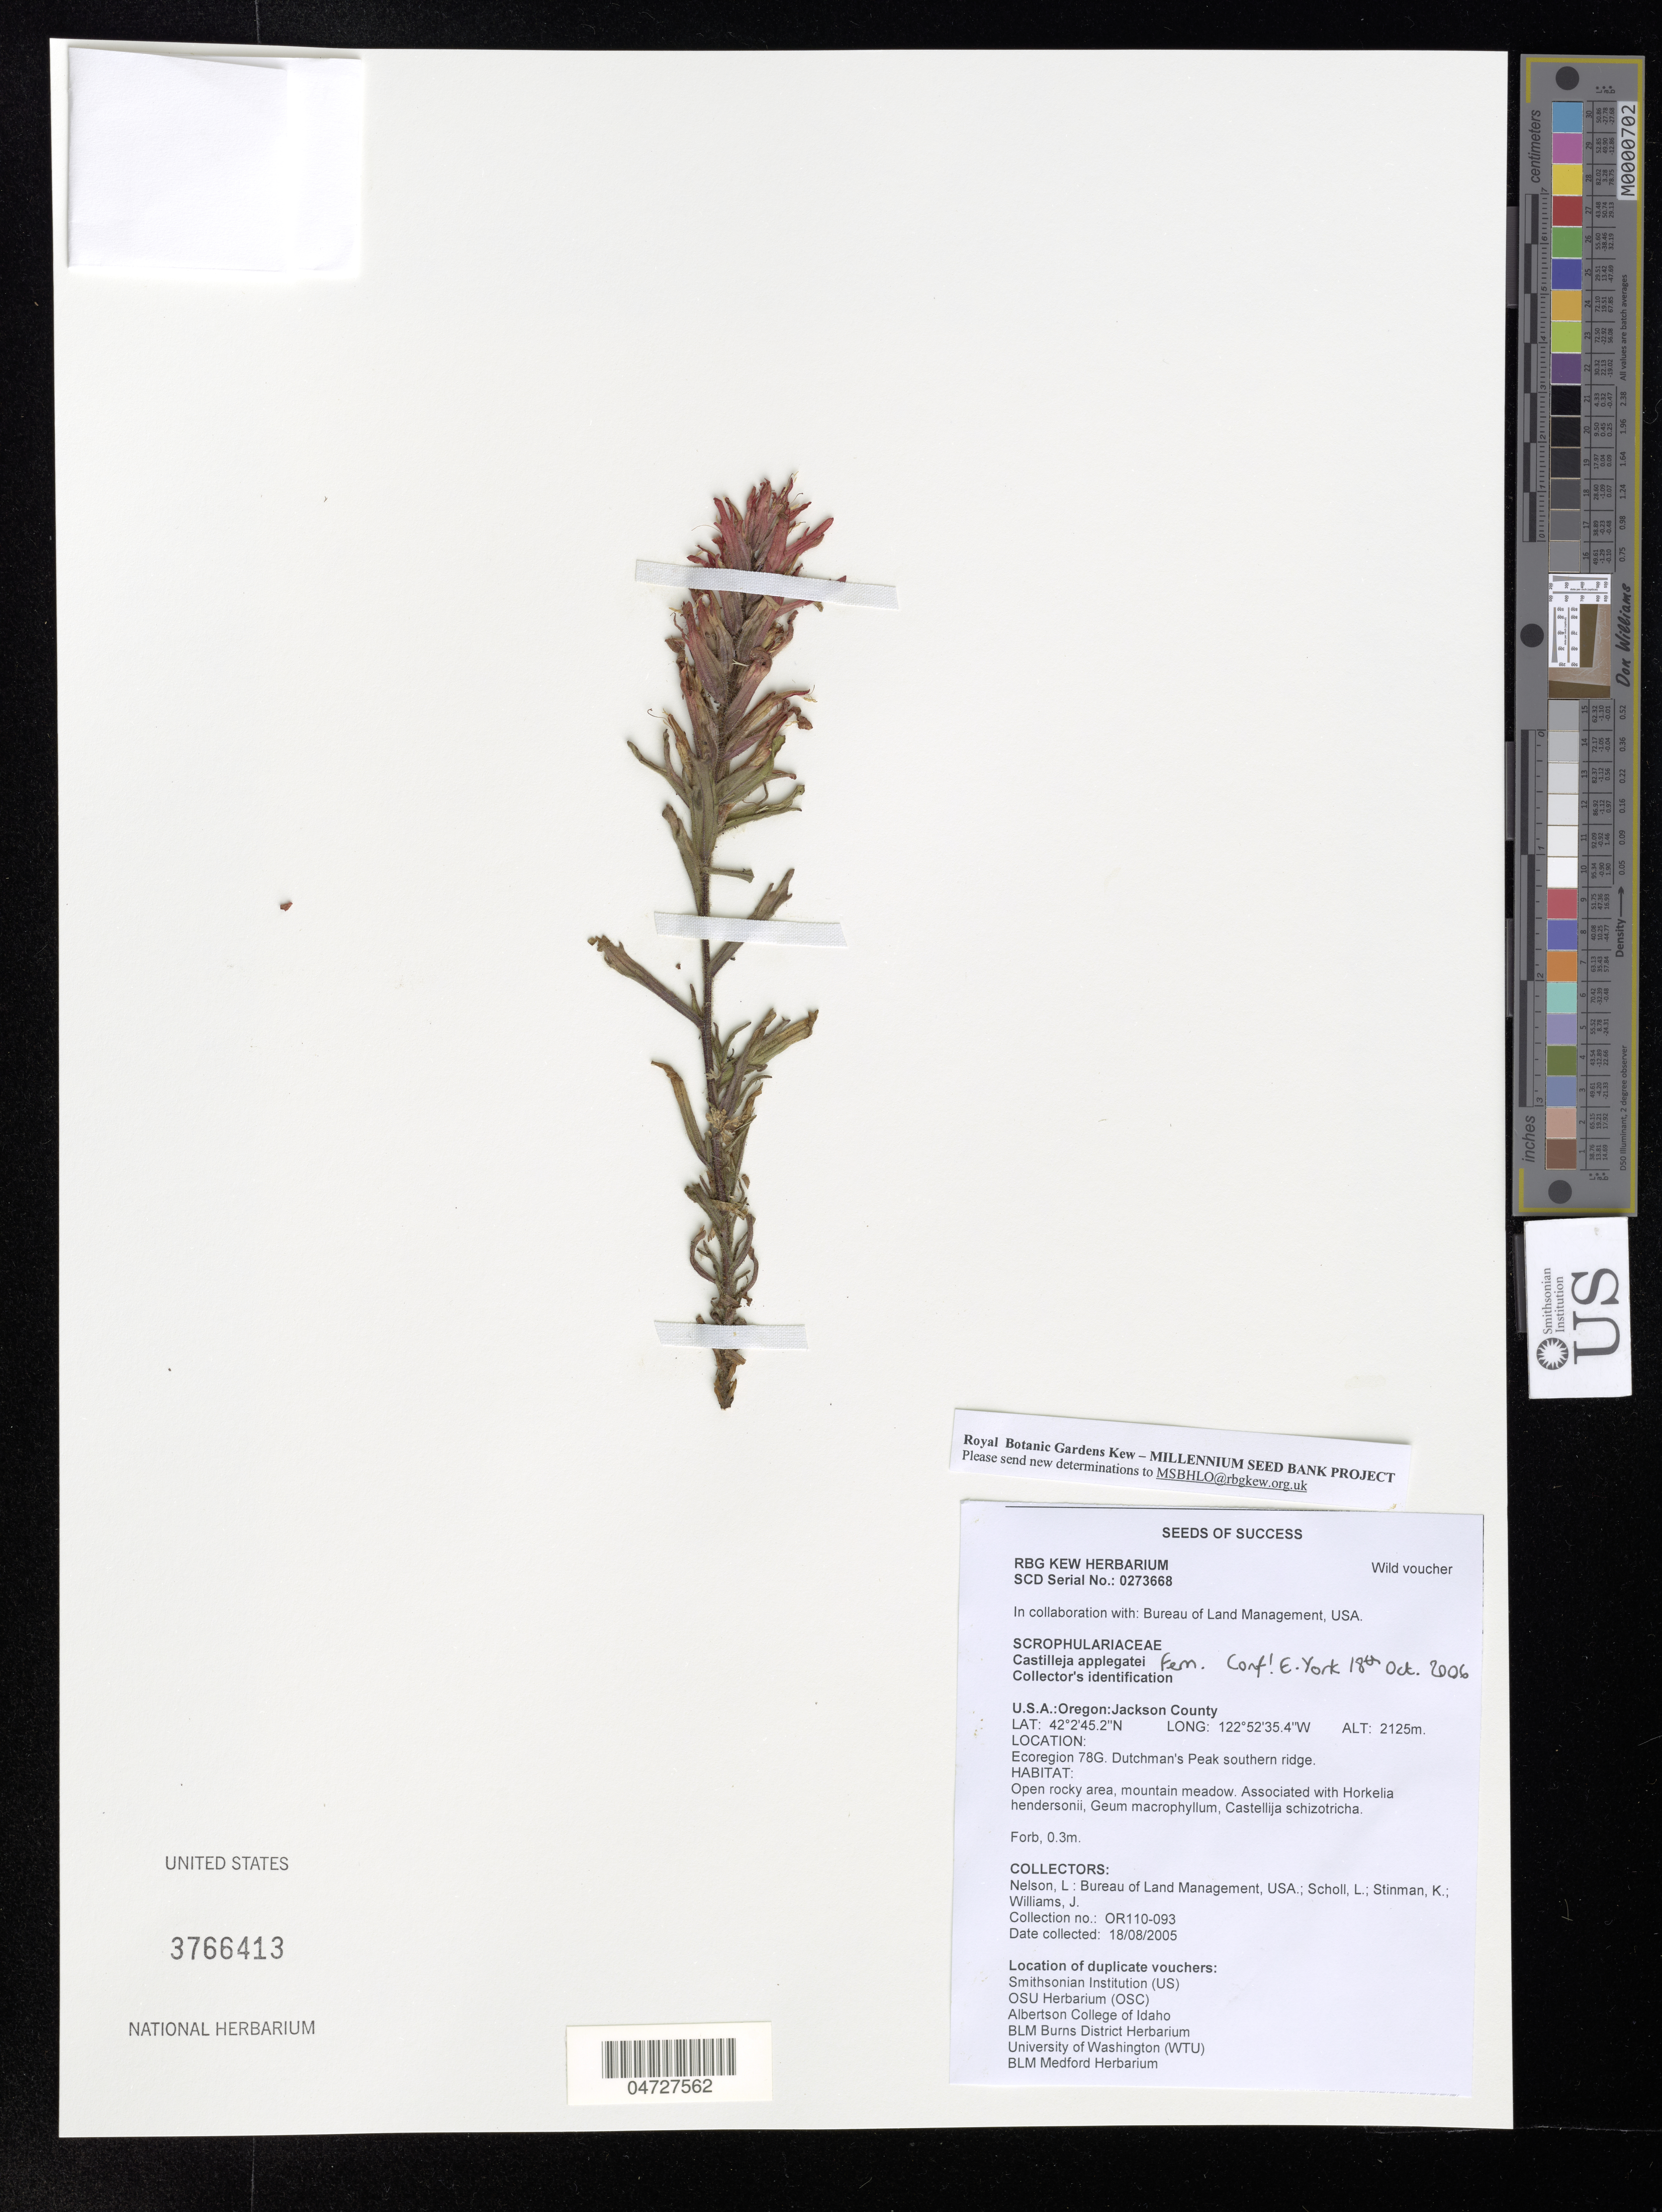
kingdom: Plantae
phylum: Tracheophyta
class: Magnoliopsida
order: Lamiales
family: Orobanchaceae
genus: Castilleja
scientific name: Castilleja applegatei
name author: Fernald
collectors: L. Nelson, L. Scholl, K. Stinman & J. Williams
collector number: OR110-093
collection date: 2005-08-18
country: United States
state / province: Oregon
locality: Jackson County. Ecoregion 78G. Dutchman's Peak southern ridge.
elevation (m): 2125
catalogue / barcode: US 3766413